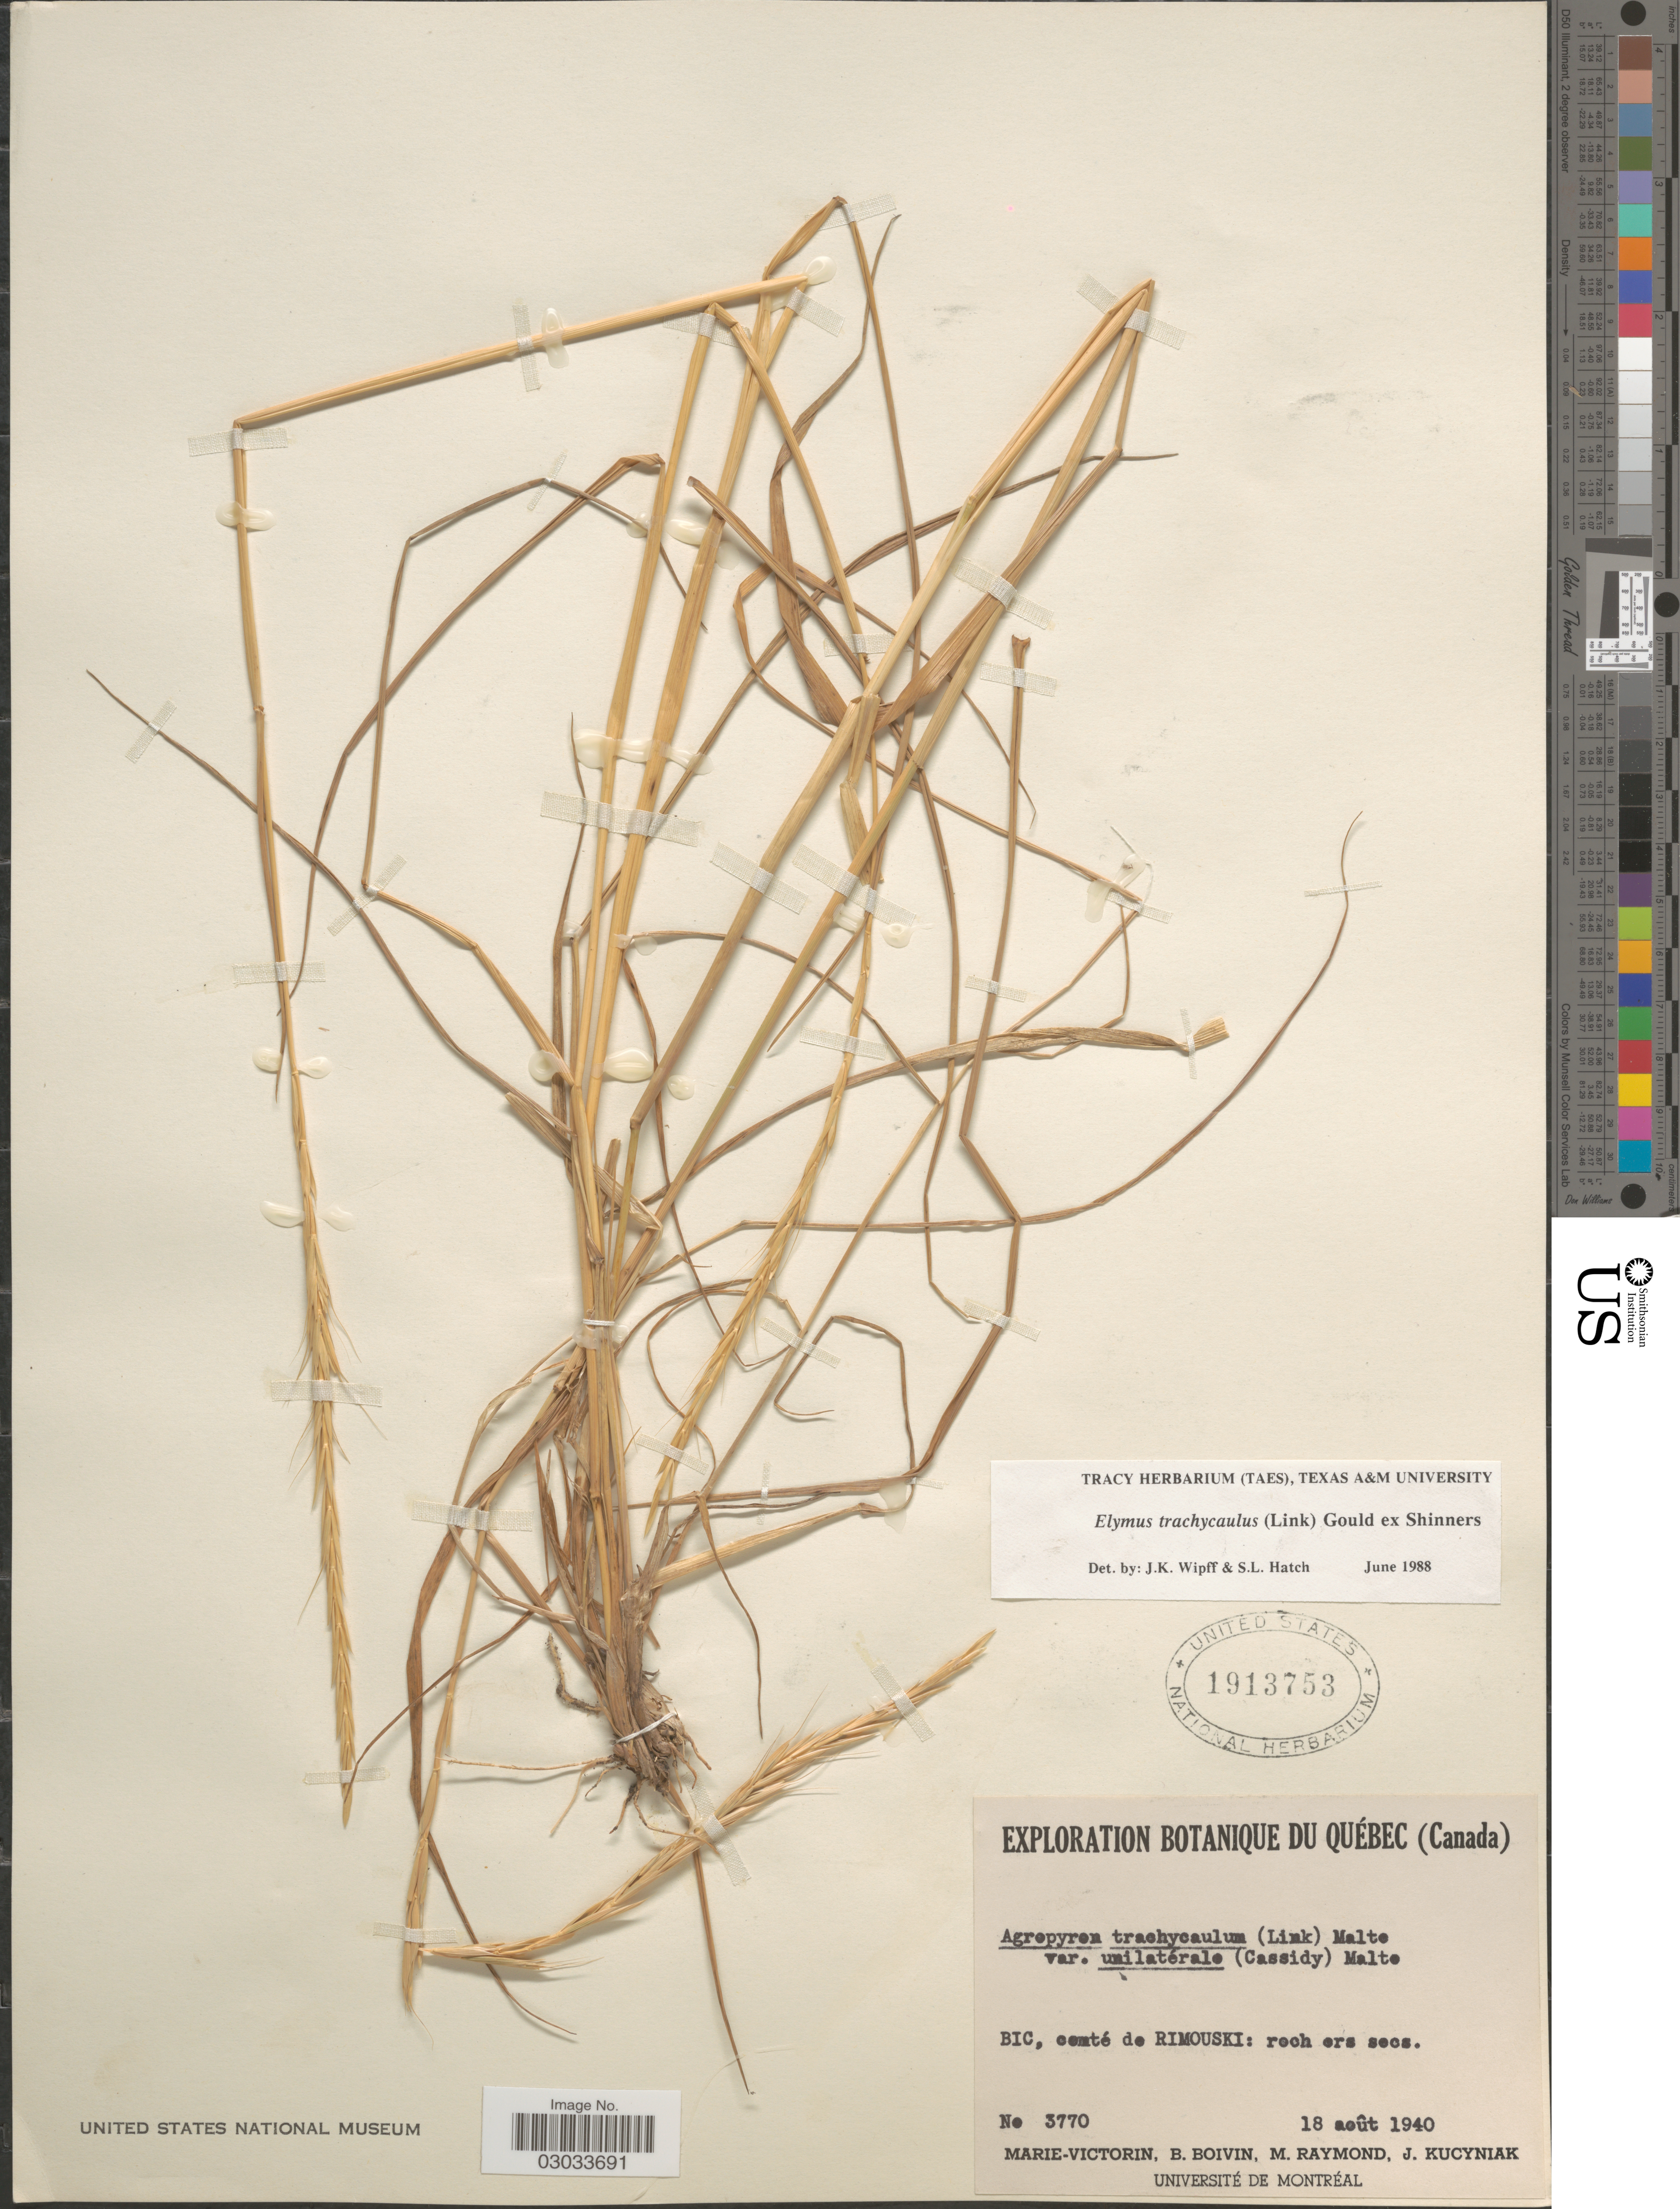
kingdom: Plantae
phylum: Tracheophyta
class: Liliopsida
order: Poales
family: Poaceae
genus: Elymus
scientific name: Elymus trachycaulus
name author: (Link) Gould ex Shinners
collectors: -. Marie-Victorin, J. R. B. Boivin, M. Raymond & J. Kucyniak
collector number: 3770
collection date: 1940-08-18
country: Canada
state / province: Quebec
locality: Exploration Botanique du Québec. BIC, comté de Rimouski: roch ers secs.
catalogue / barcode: US 1913753